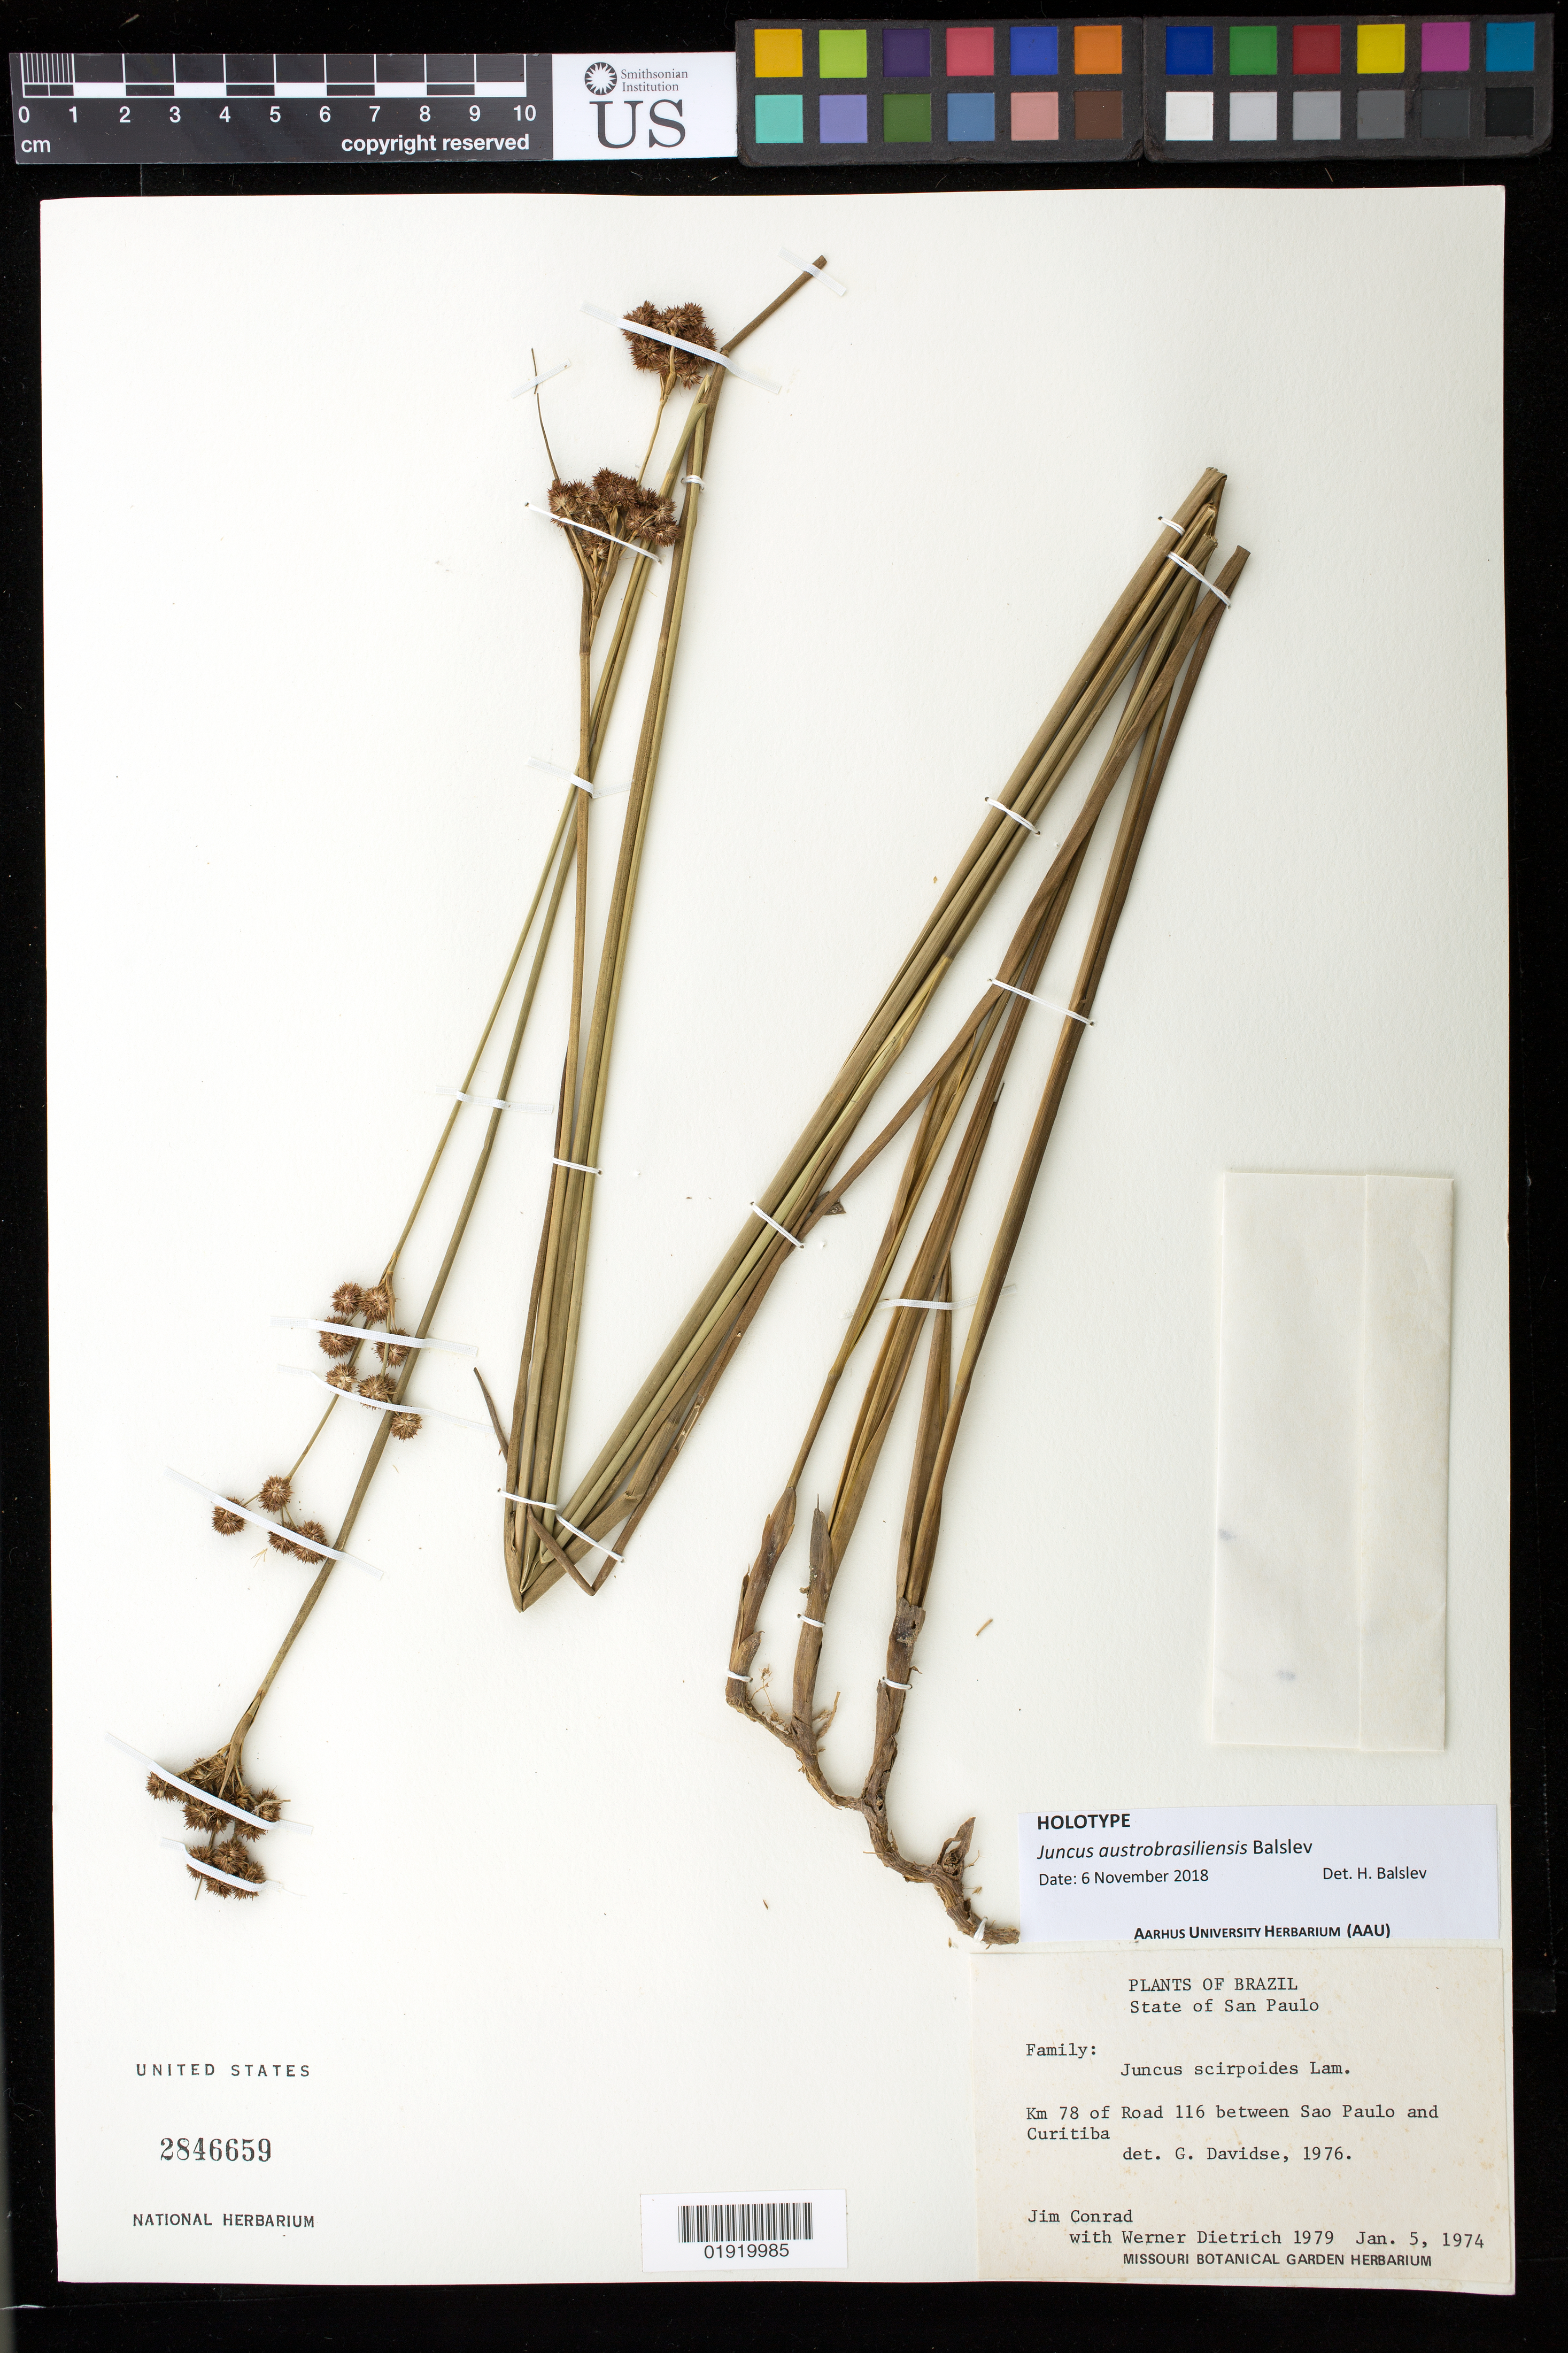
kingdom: Plantae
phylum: Tracheophyta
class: Liliopsida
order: Poales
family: Juncaceae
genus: Juncus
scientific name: Juncus austrobrasiliensis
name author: Balslev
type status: Holotype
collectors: J. Conrad & W. Dietrich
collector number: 1979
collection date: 1974-01-05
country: Brazil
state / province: São Paulo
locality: State of San [sic] Paulo. Km 78 of Road 116 between São Paulo and Curitiba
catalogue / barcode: US 2846659